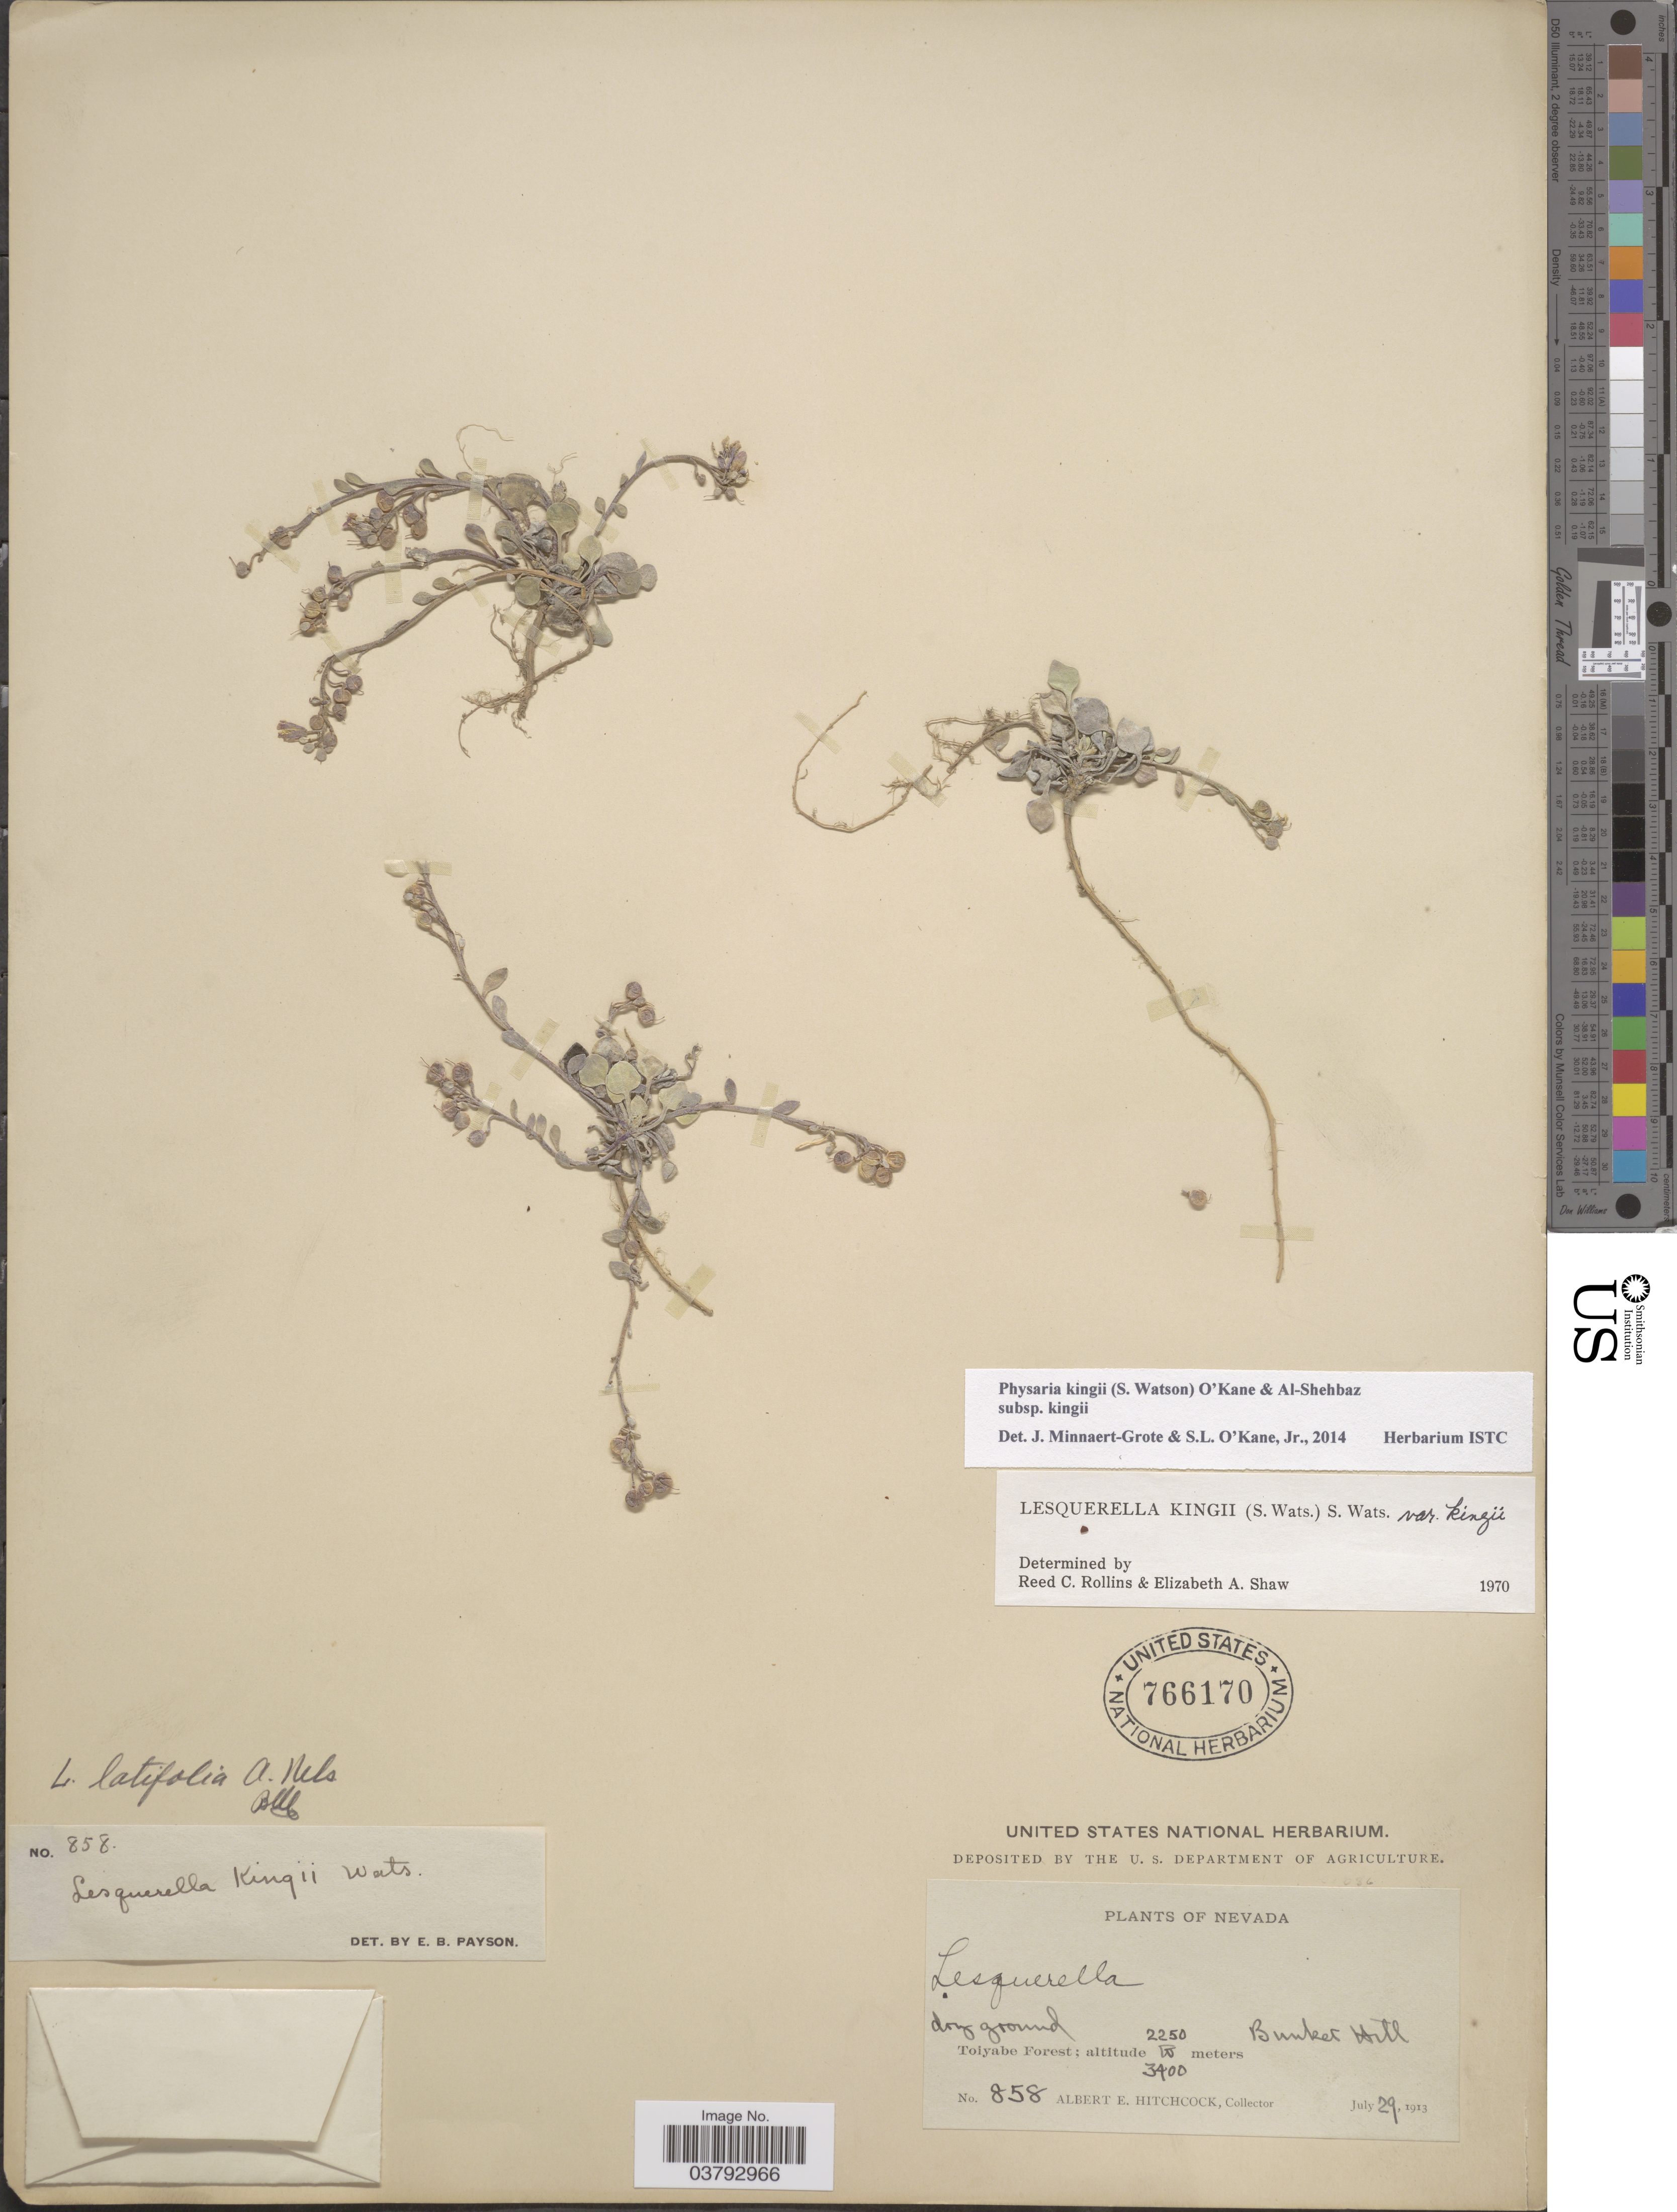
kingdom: Plantae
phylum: Tracheophyta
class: Magnoliopsida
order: Brassicales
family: Brassicaceae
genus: Physaria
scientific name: Physaria kingii subsp. kingii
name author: S. Watson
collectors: A. Hitchcock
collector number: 858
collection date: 1913-07-29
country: United States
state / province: Nevada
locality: Toiyabe Forest. Bunker Hill.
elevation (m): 2250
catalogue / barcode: US 766170